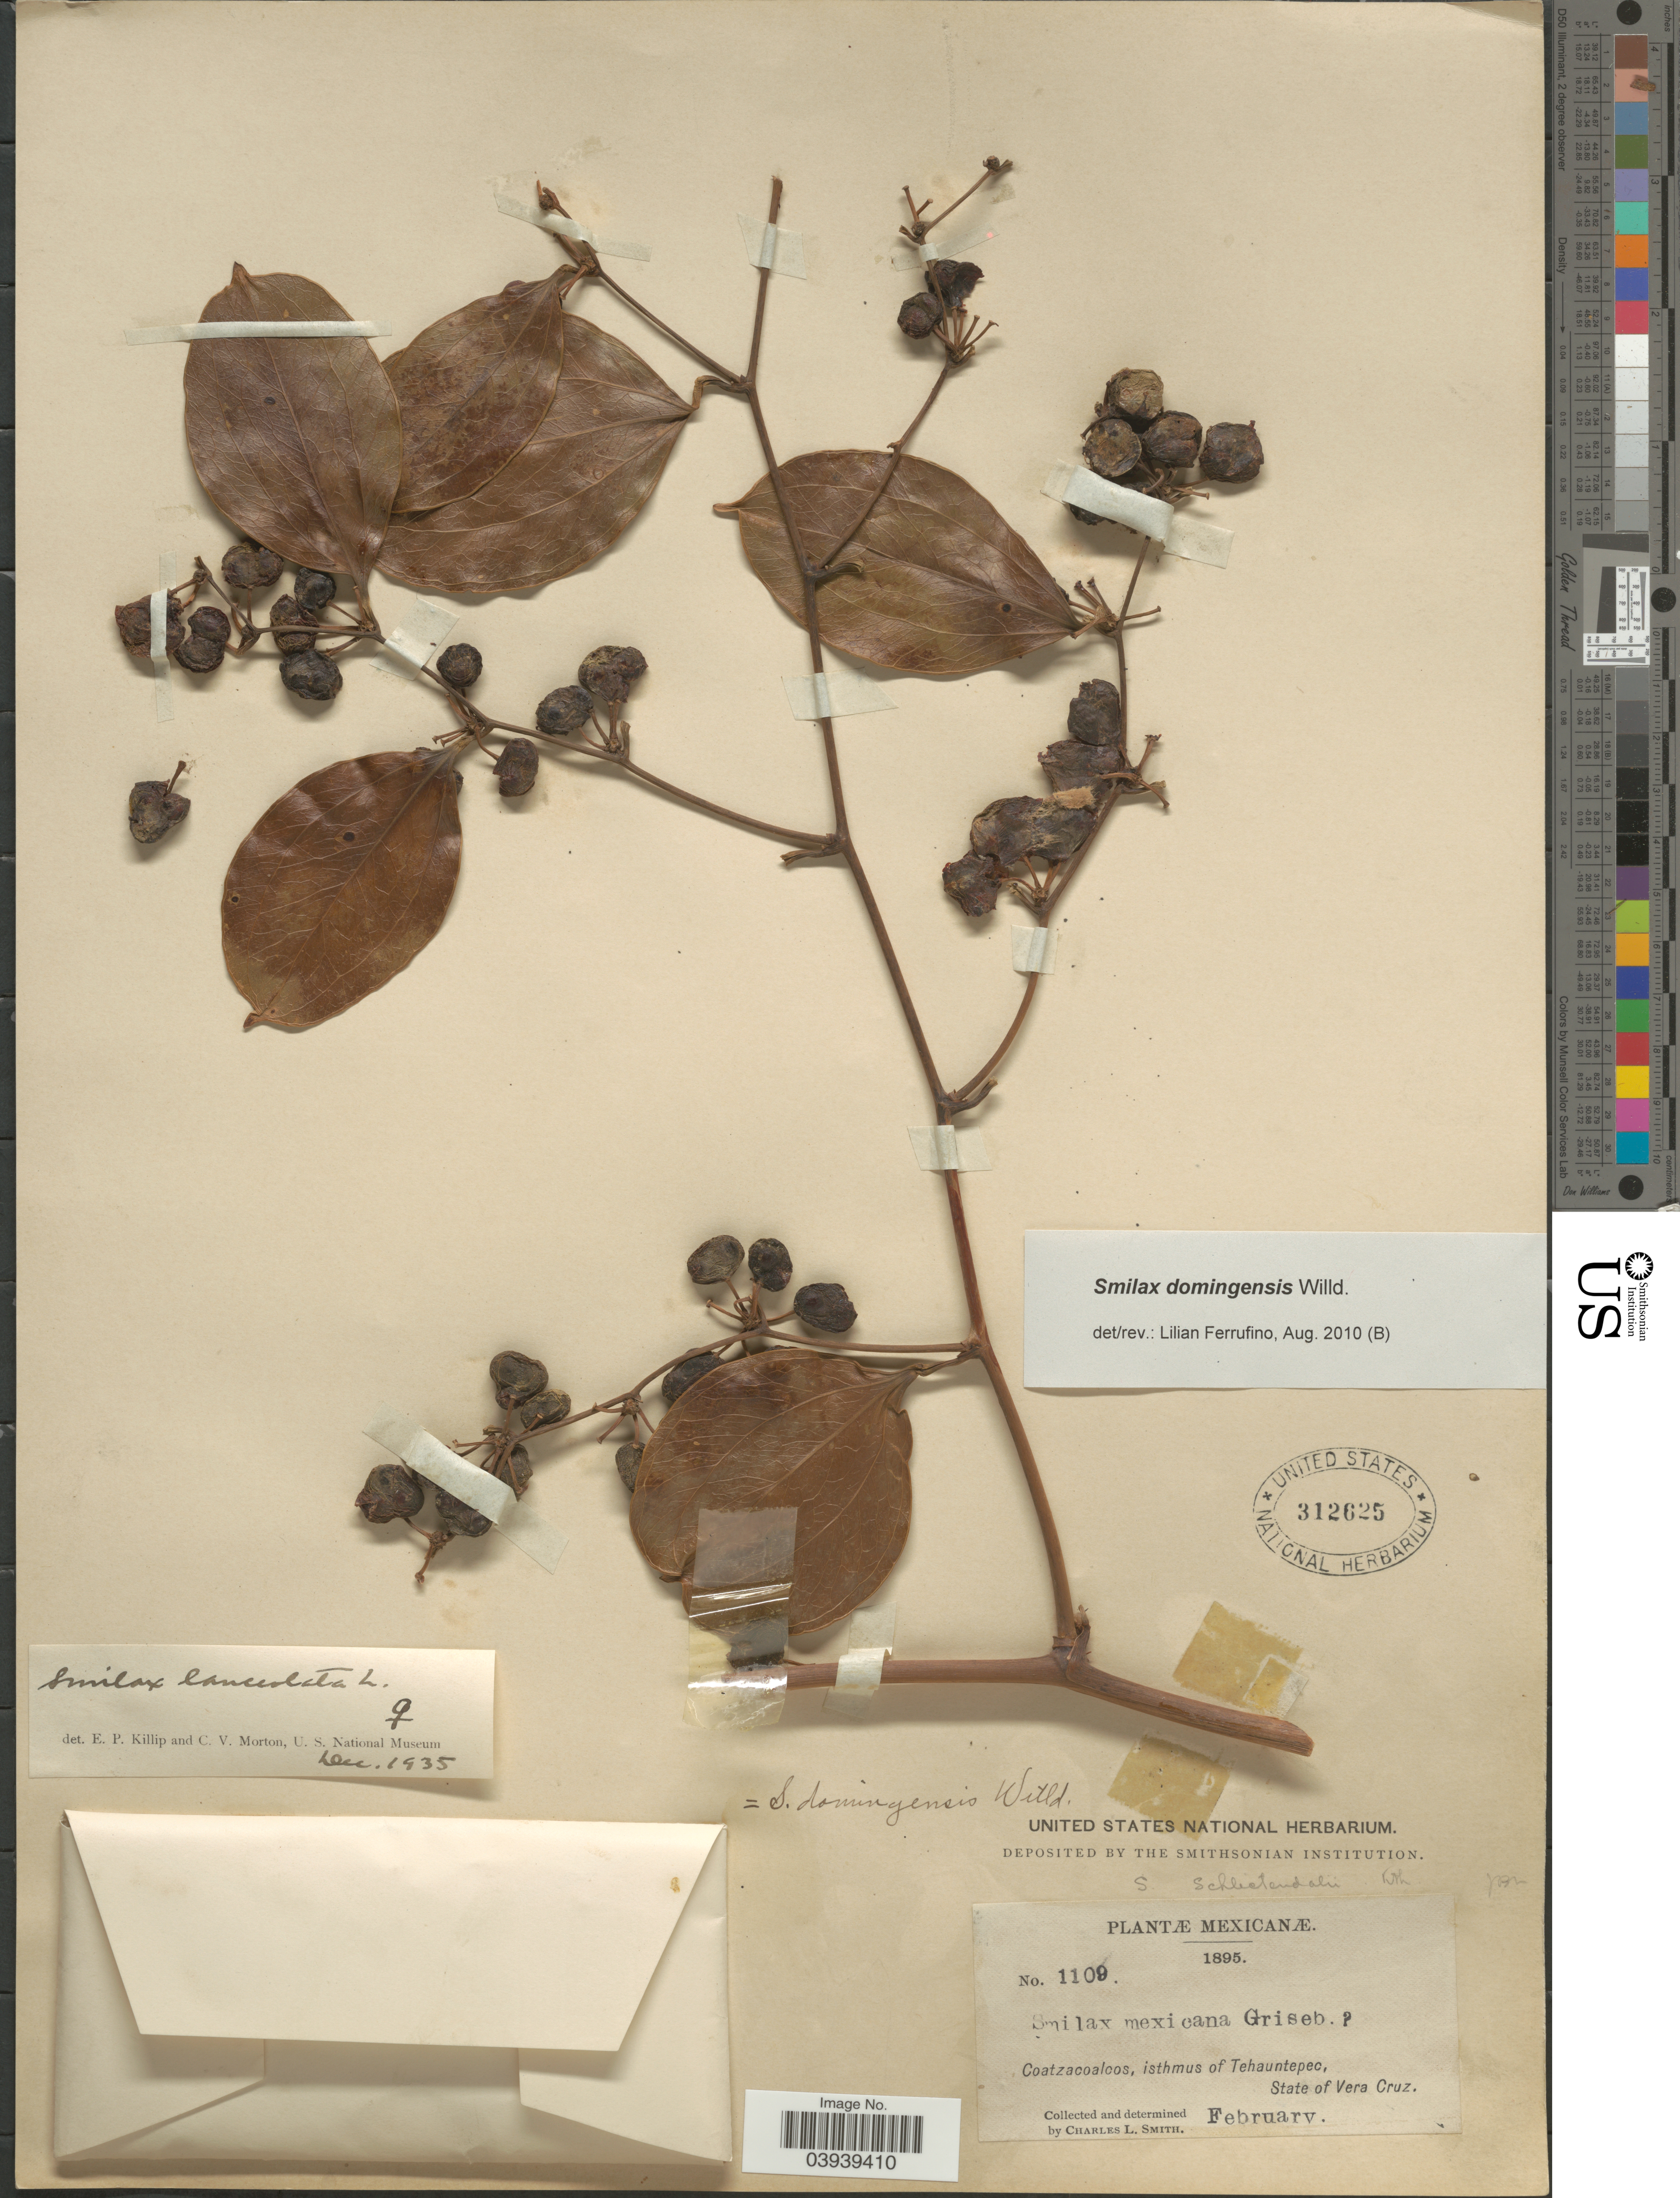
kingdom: Plantae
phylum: Tracheophyta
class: Liliopsida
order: Liliales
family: Smilacaceae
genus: Smilax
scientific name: Smilax domingensis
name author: Willd.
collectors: C. L. Smith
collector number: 1109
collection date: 1895-02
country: Mexico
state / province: Veracruz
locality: Coatzacoalcos, isthmus of Tehuantepec, State of Vera Cruz.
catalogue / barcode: US 312625